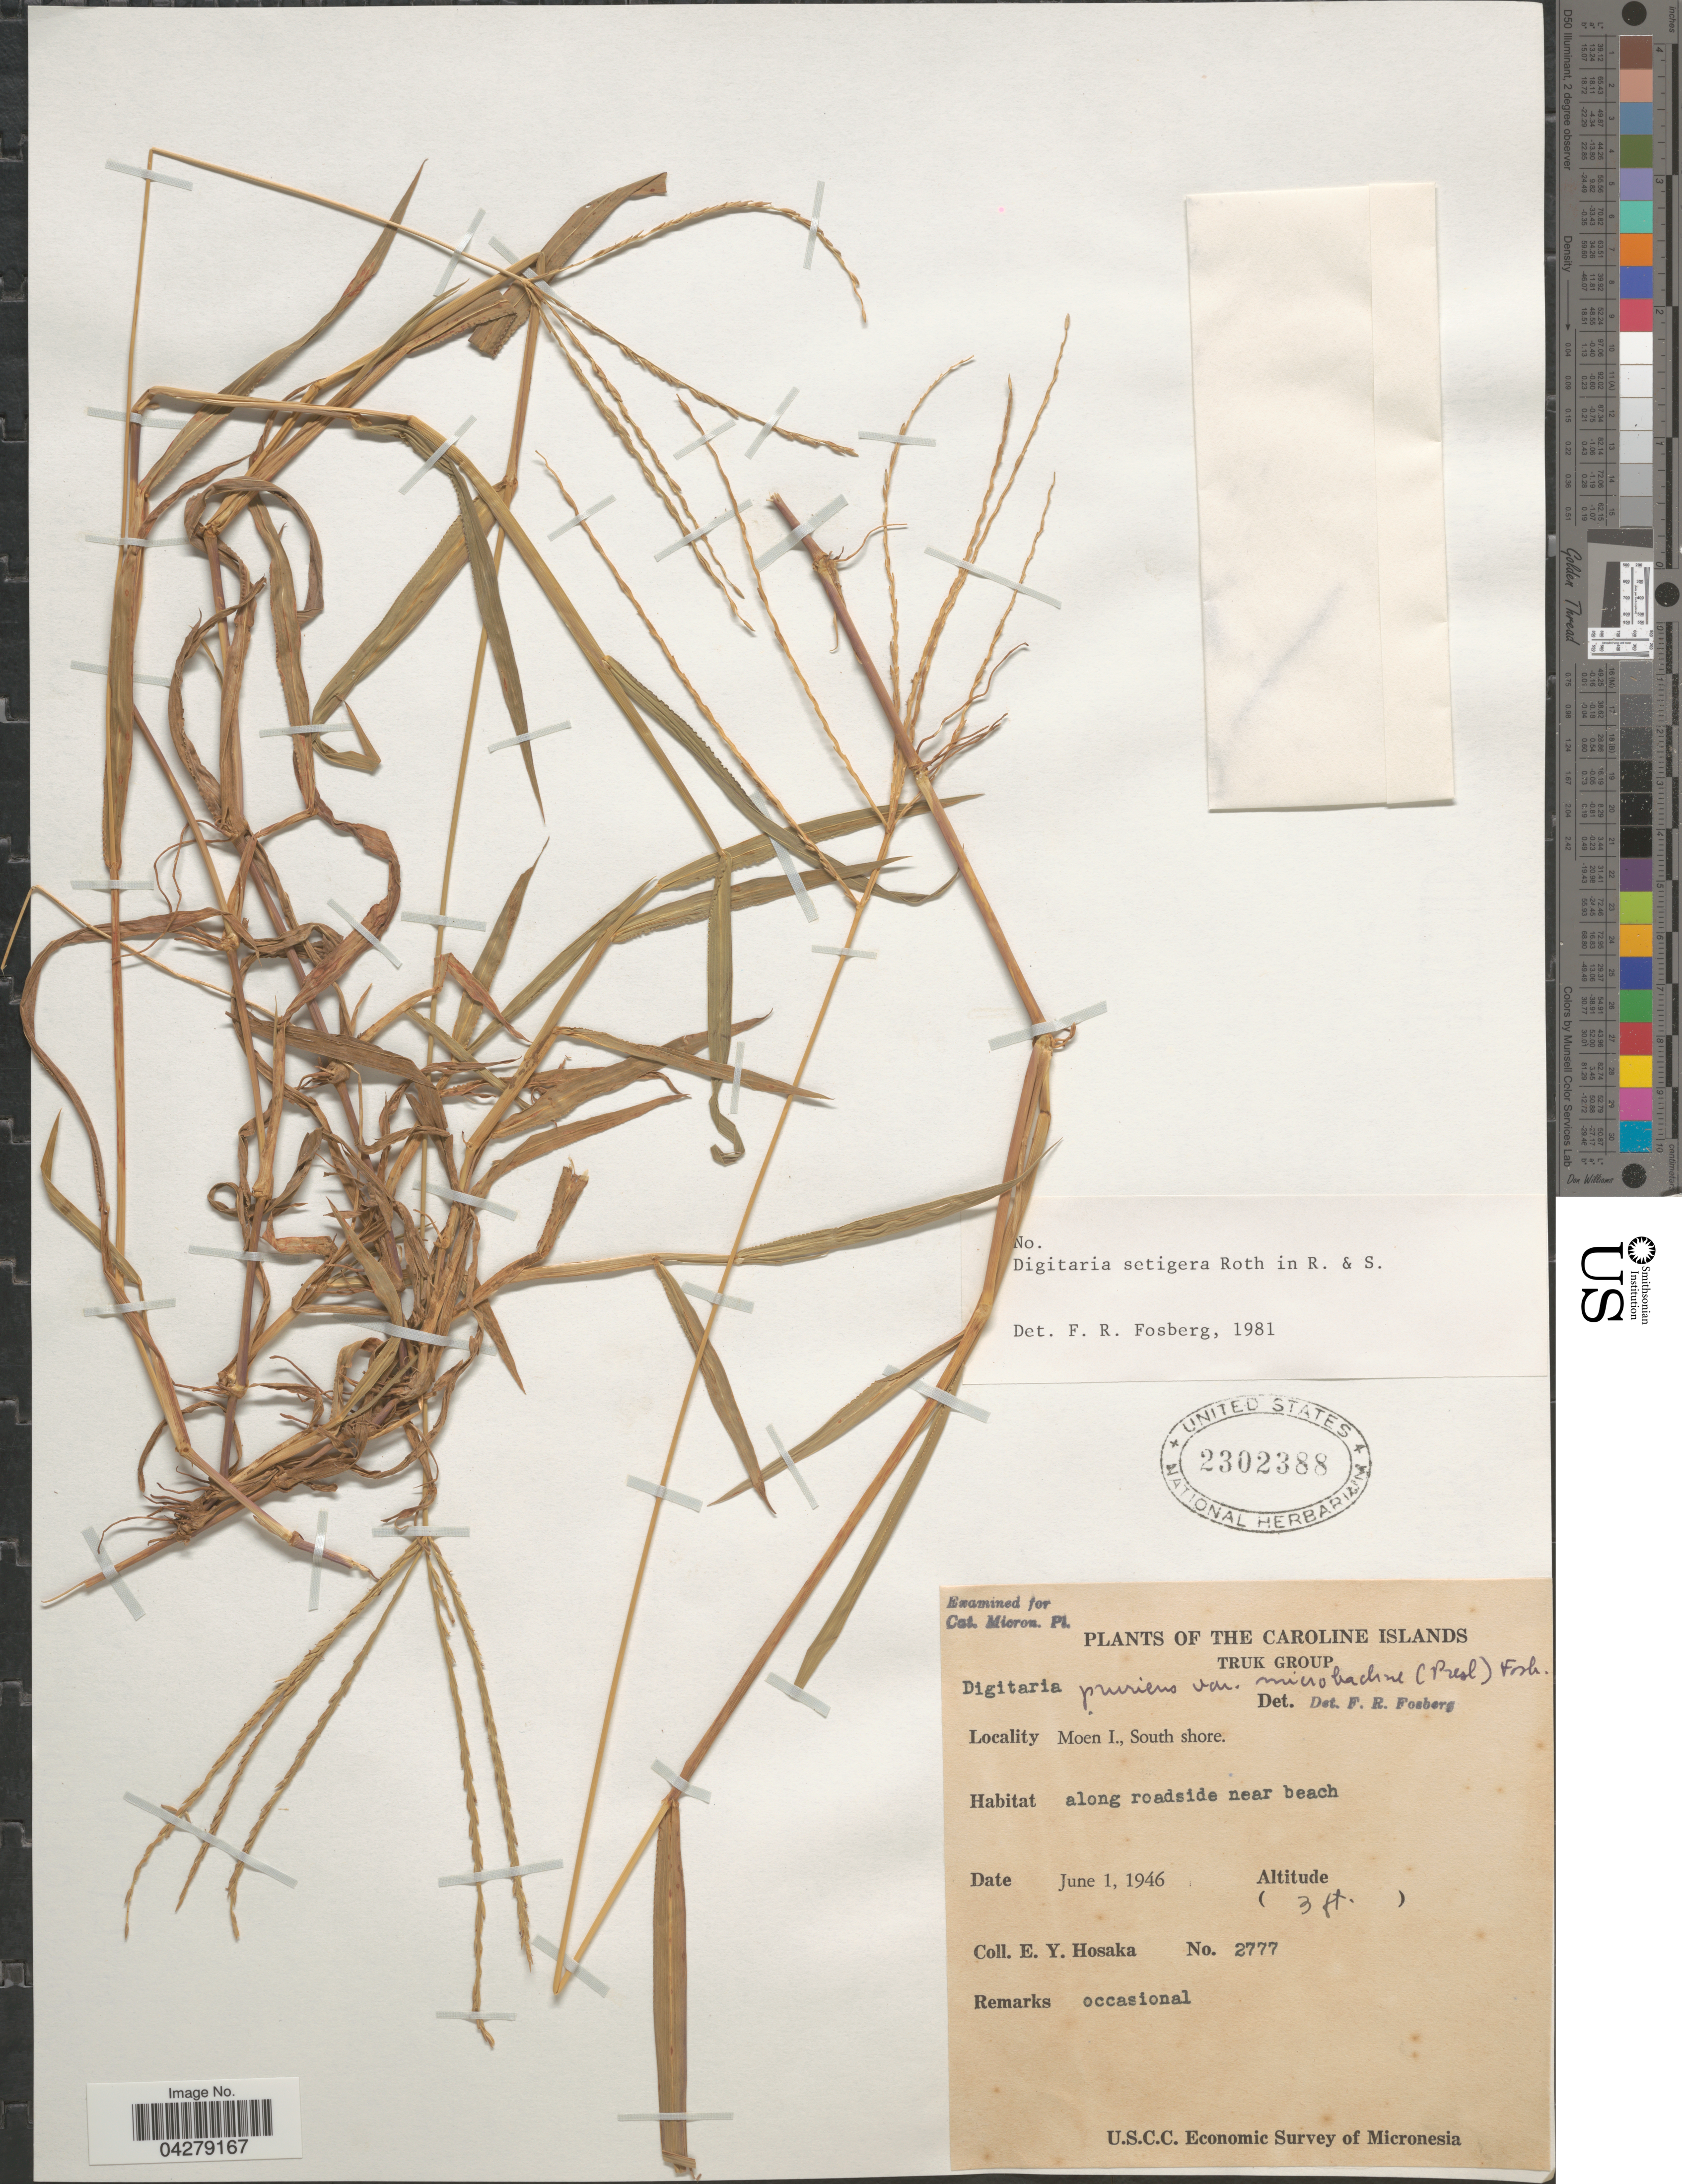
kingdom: Plantae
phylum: Tracheophyta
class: Liliopsida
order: Poales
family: Poaceae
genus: Digitaria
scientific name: Digitaria setigera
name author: Roth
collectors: E. Y. Hosaka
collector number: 2777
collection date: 1946-06-01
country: Micronesia, Federated States of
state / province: Truk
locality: The Caroline Islands. Truk Group. Moen I., South shore. U.S.C.C. Economic Survey of Micronesia.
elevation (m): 1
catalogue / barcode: US 2302388